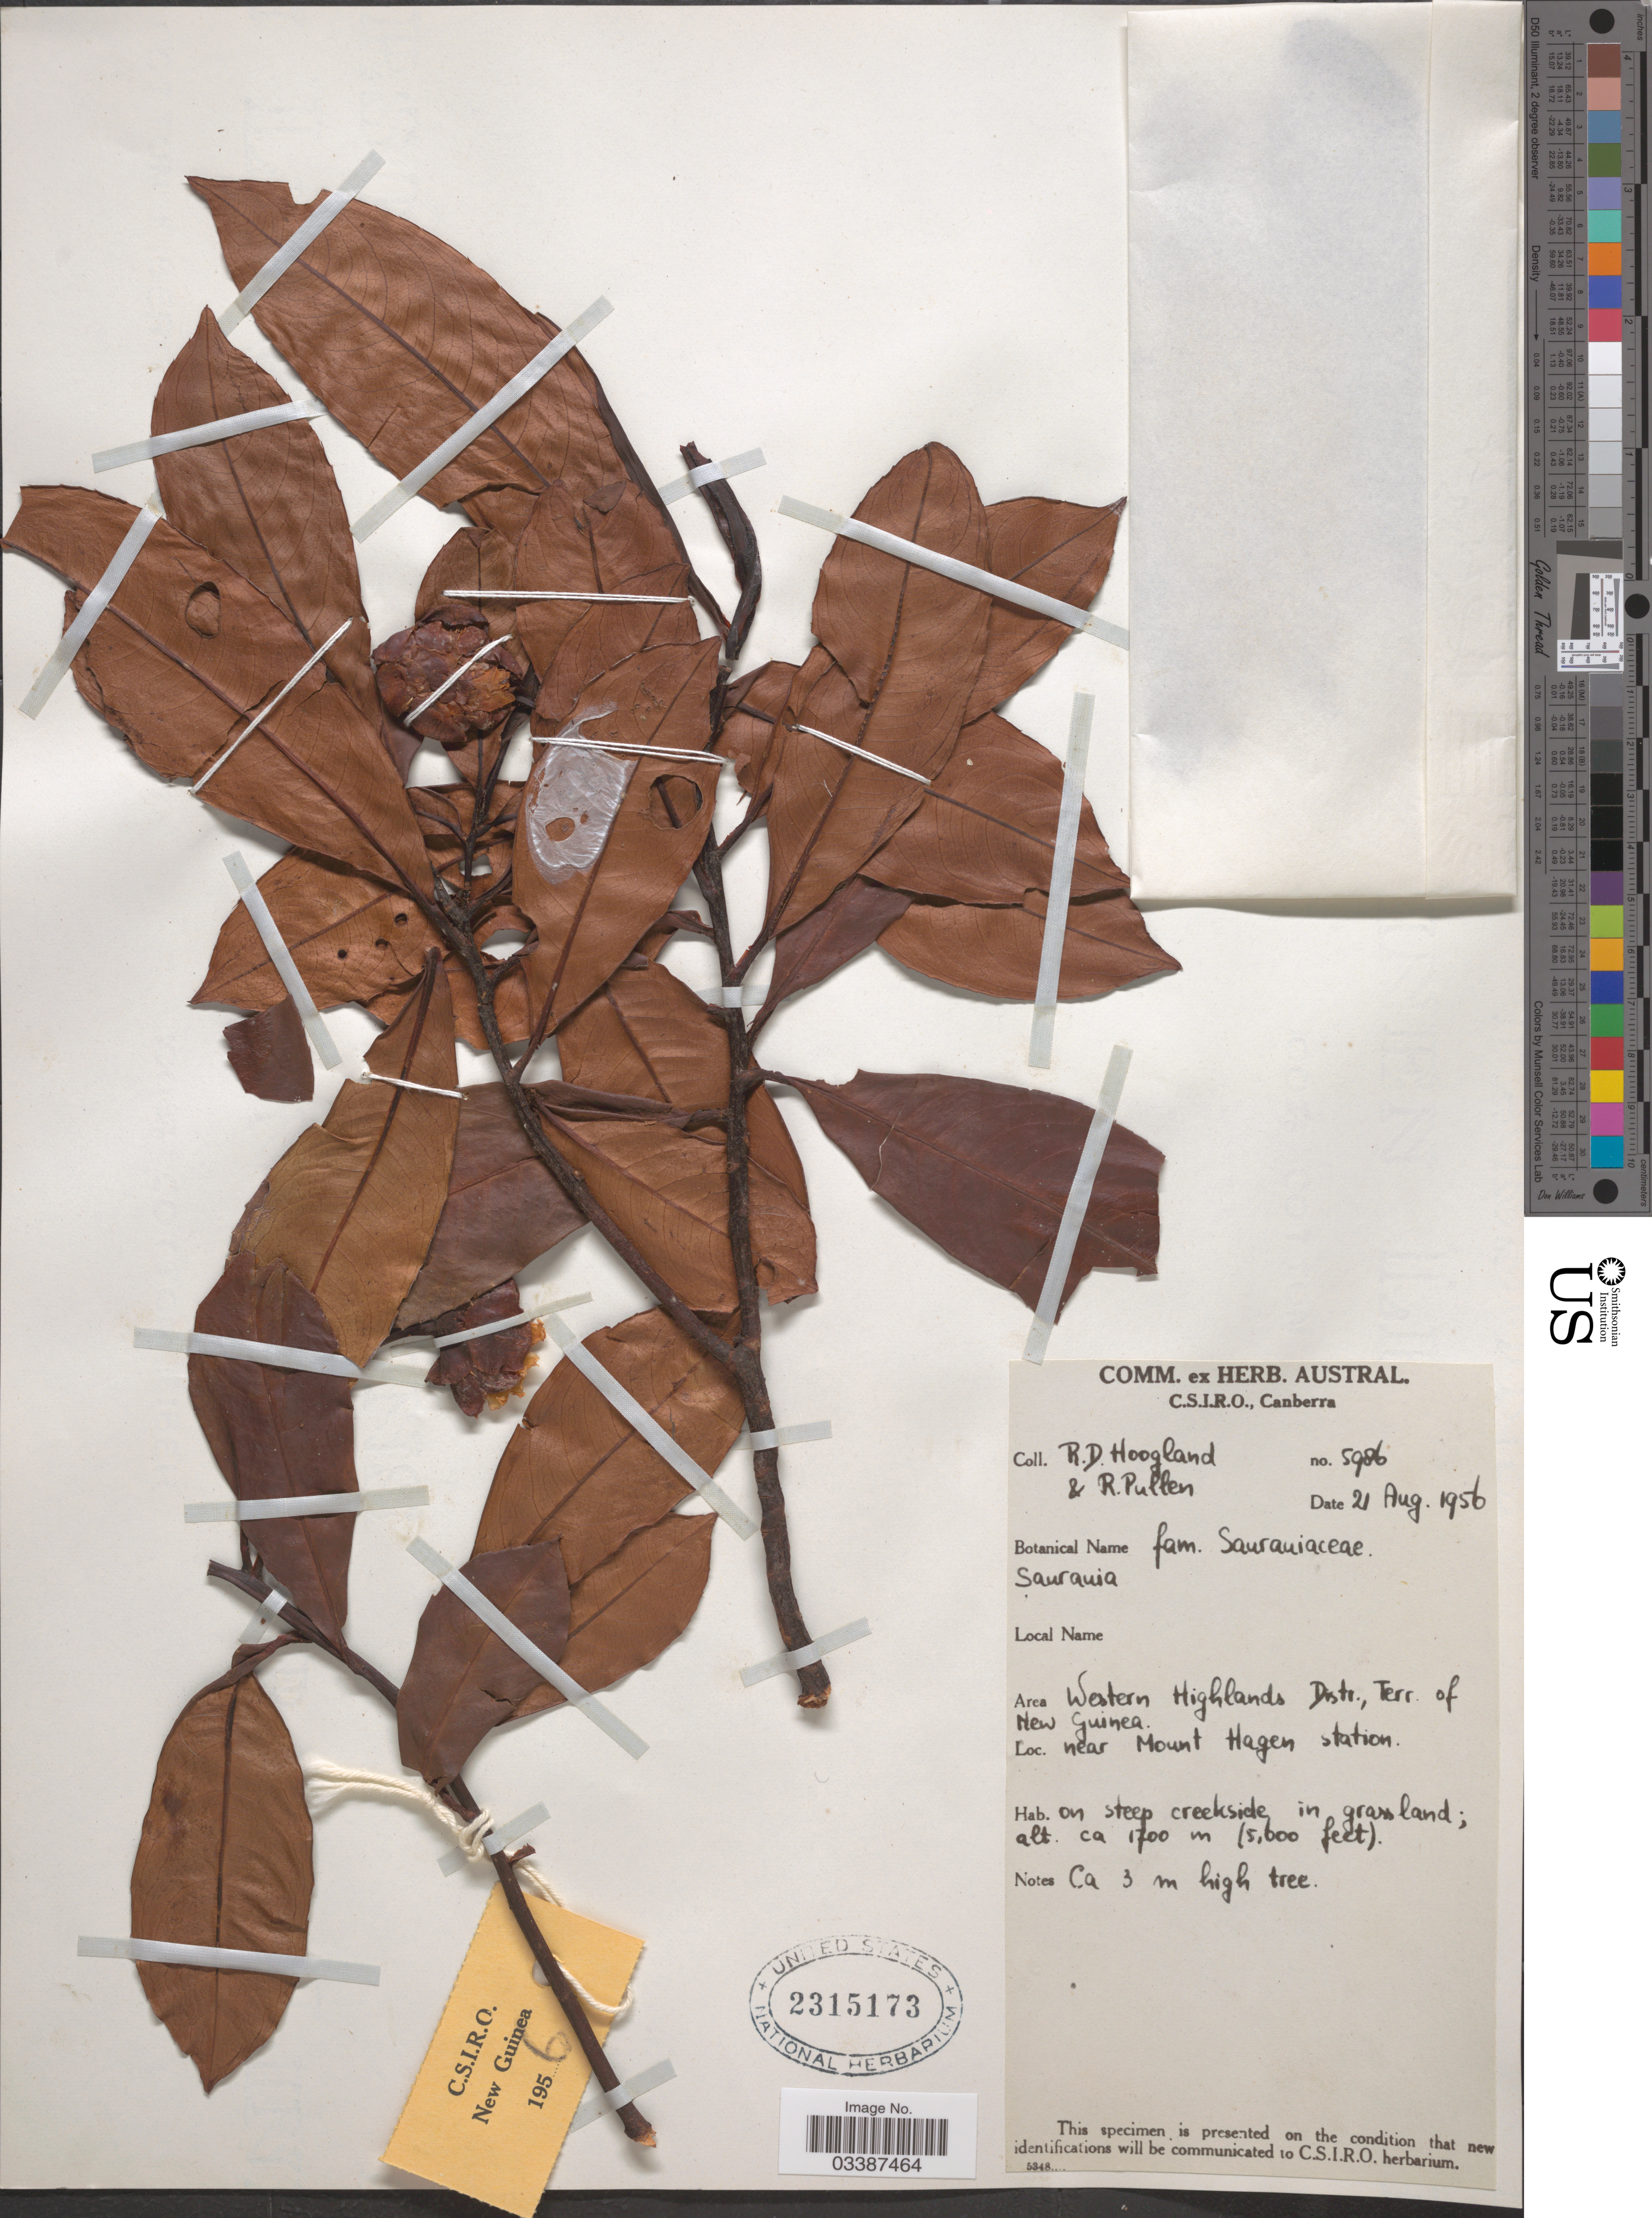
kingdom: Plantae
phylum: Tracheophyta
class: Magnoliopsida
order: Ericales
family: Actinidiaceae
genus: Saurauia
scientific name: Saurauia sp.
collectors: R. D. Hoogland & R. Pullen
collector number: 5986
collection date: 1956-08-21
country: Papua New Guinea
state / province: Western Highlands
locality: Area Western Highlands Distr., Terr. of New Guinea. Near Mount Hagen station.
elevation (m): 1707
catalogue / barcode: US 2315173